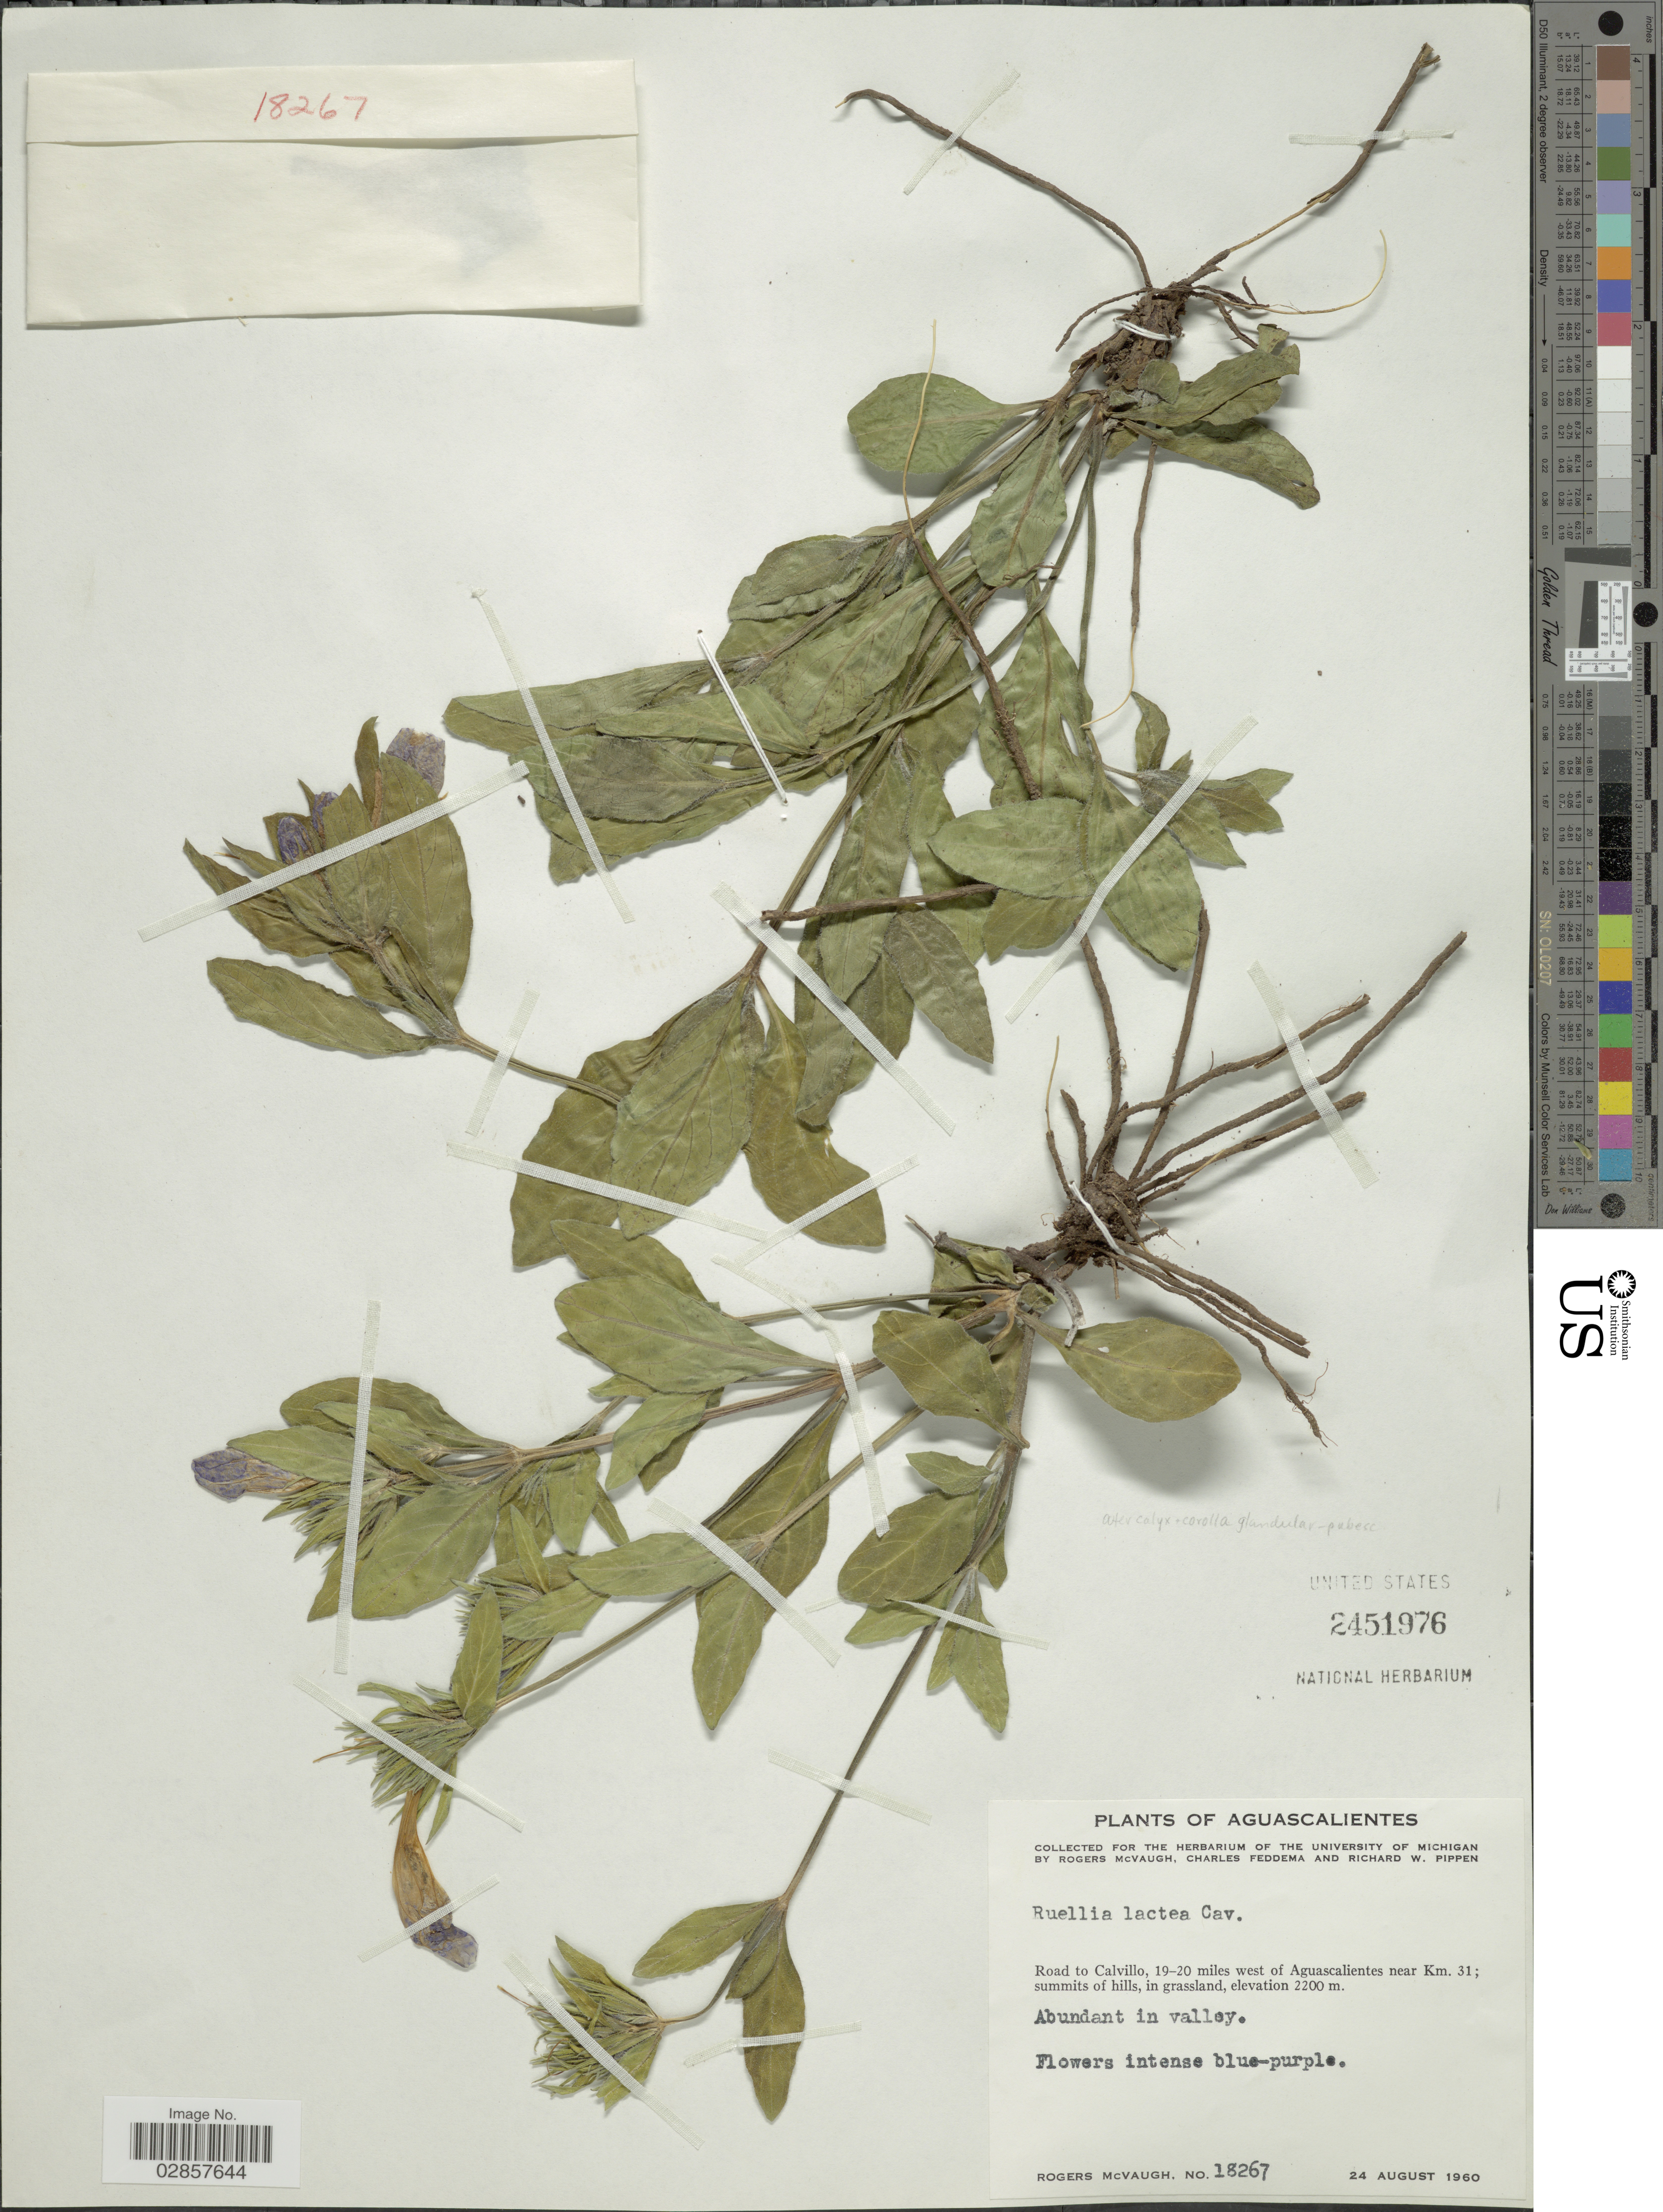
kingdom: Plantae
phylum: Tracheophyta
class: Magnoliopsida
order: Lamiales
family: Acanthaceae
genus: Ruellia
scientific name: Ruellia lactea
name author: Cav.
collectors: R. McVaugh, C. Feddema & R. W. Pippen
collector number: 18267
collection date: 1960-08-24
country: Mexico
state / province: Aguascalientes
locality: Road to Calvillo, 19-20 miles west of Aguascalientes near Km. 31, summits of hills.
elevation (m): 2200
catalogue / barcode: US 2451976